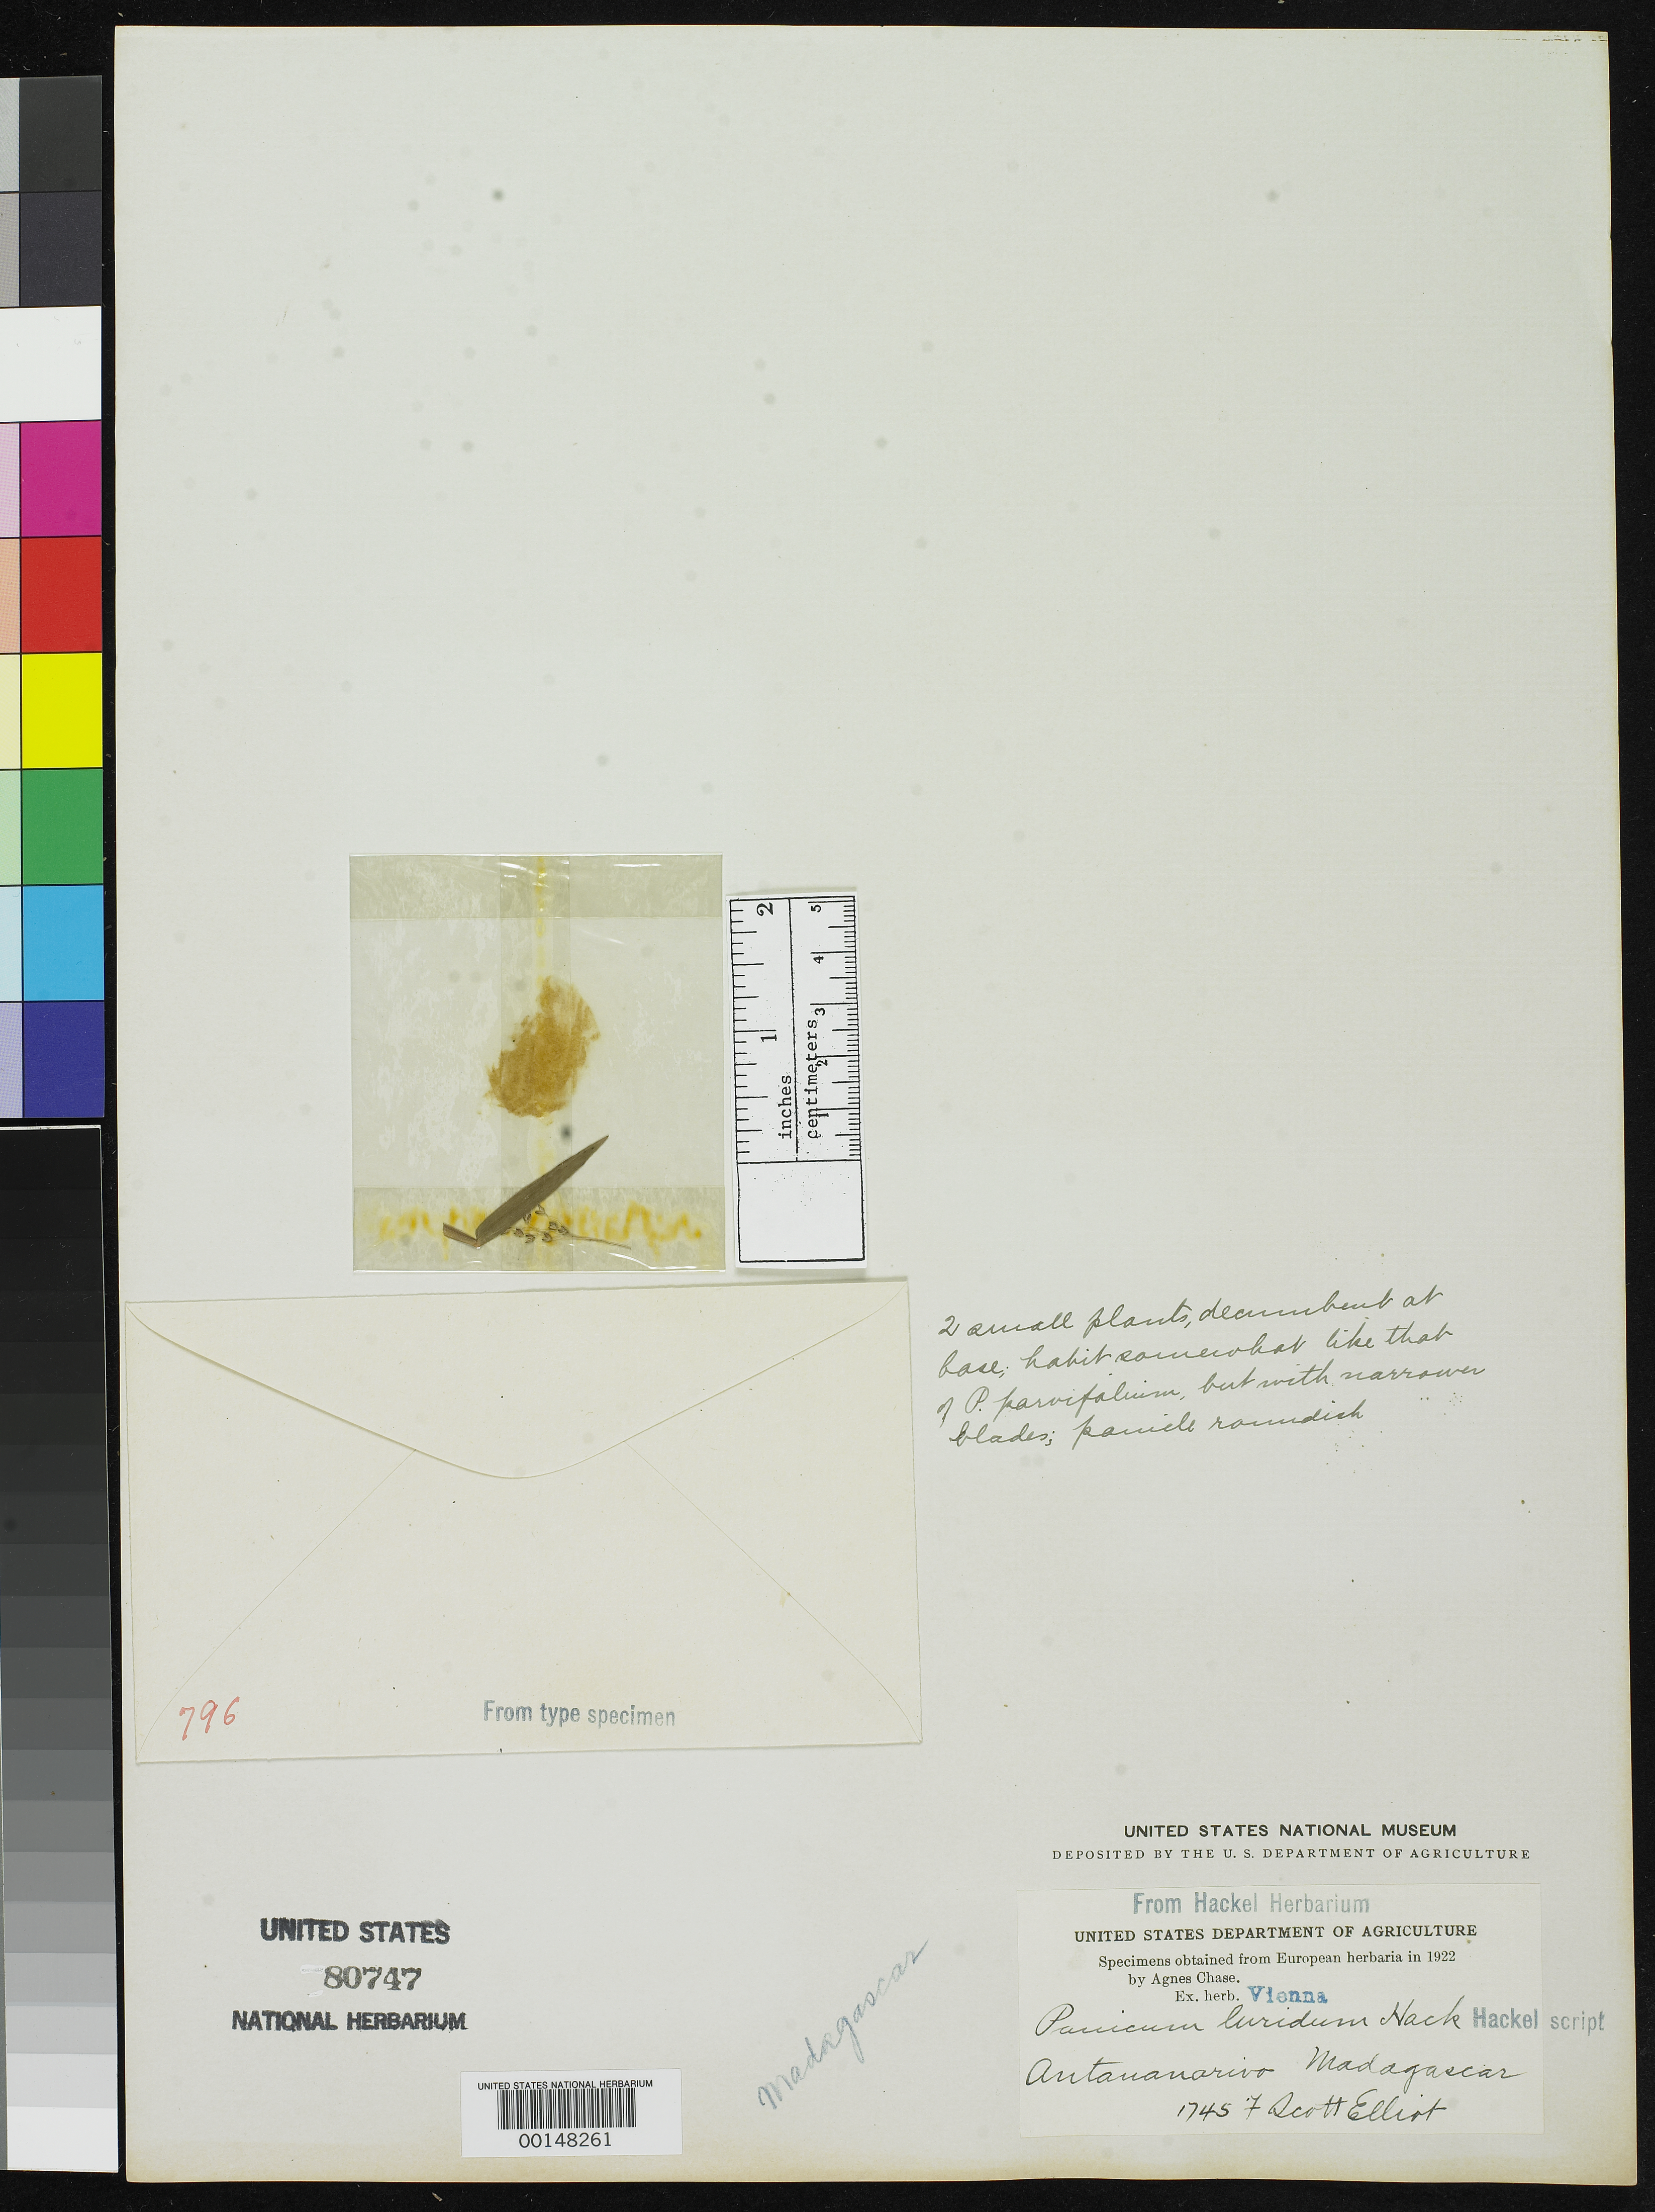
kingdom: Plantae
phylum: Tracheophyta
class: Liliopsida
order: Poales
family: Poaceae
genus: Panicum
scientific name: Panicum luridum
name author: Hack.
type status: Type Fragment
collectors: G. Scott Elliot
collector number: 1745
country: Madagascar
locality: Antananarivo.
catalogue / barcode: US 80747